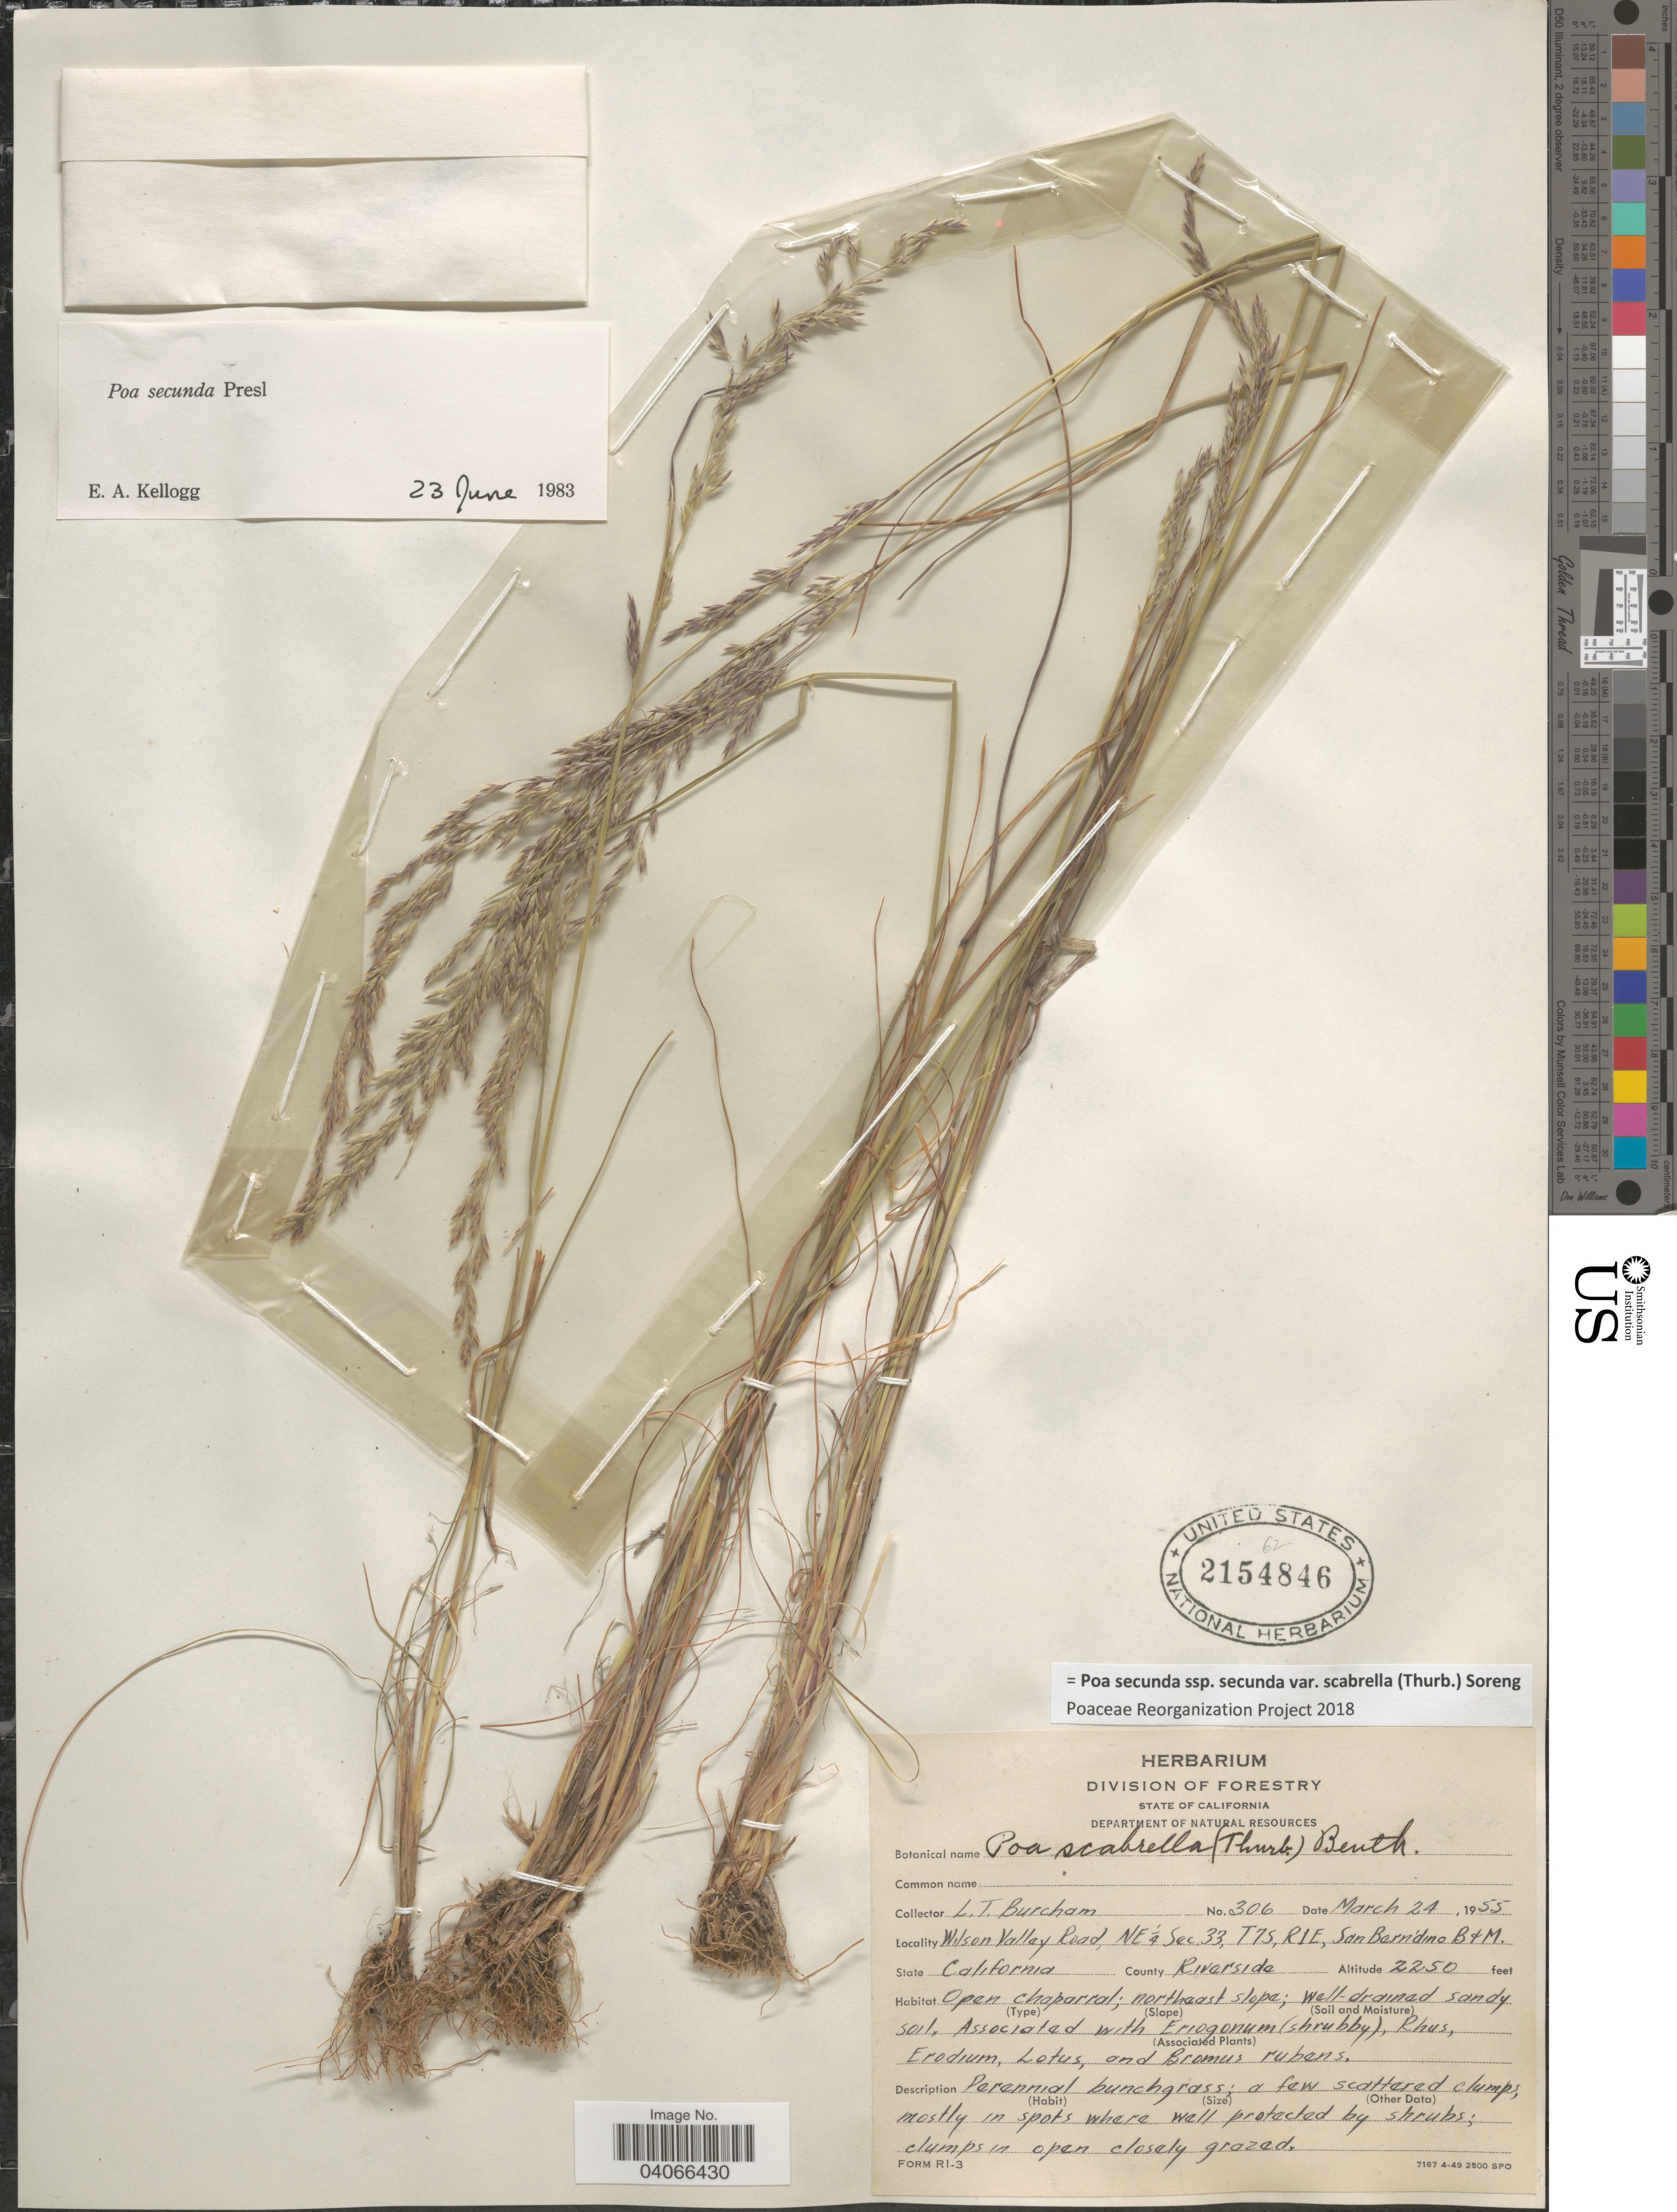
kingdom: Plantae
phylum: Tracheophyta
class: Liliopsida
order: Poales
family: Poaceae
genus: Poa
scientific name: Poa secunda subsp. secunda var. scabrella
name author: (Thurb.) Soreng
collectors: L. Burcham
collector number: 306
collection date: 1955-03-24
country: United States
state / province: California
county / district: Riverside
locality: Wilson Valley Road, NE ¼ Sec. 33, T7S, R1E, San Bern'dino B + M. County Riverside.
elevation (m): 686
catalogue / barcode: US 2154846